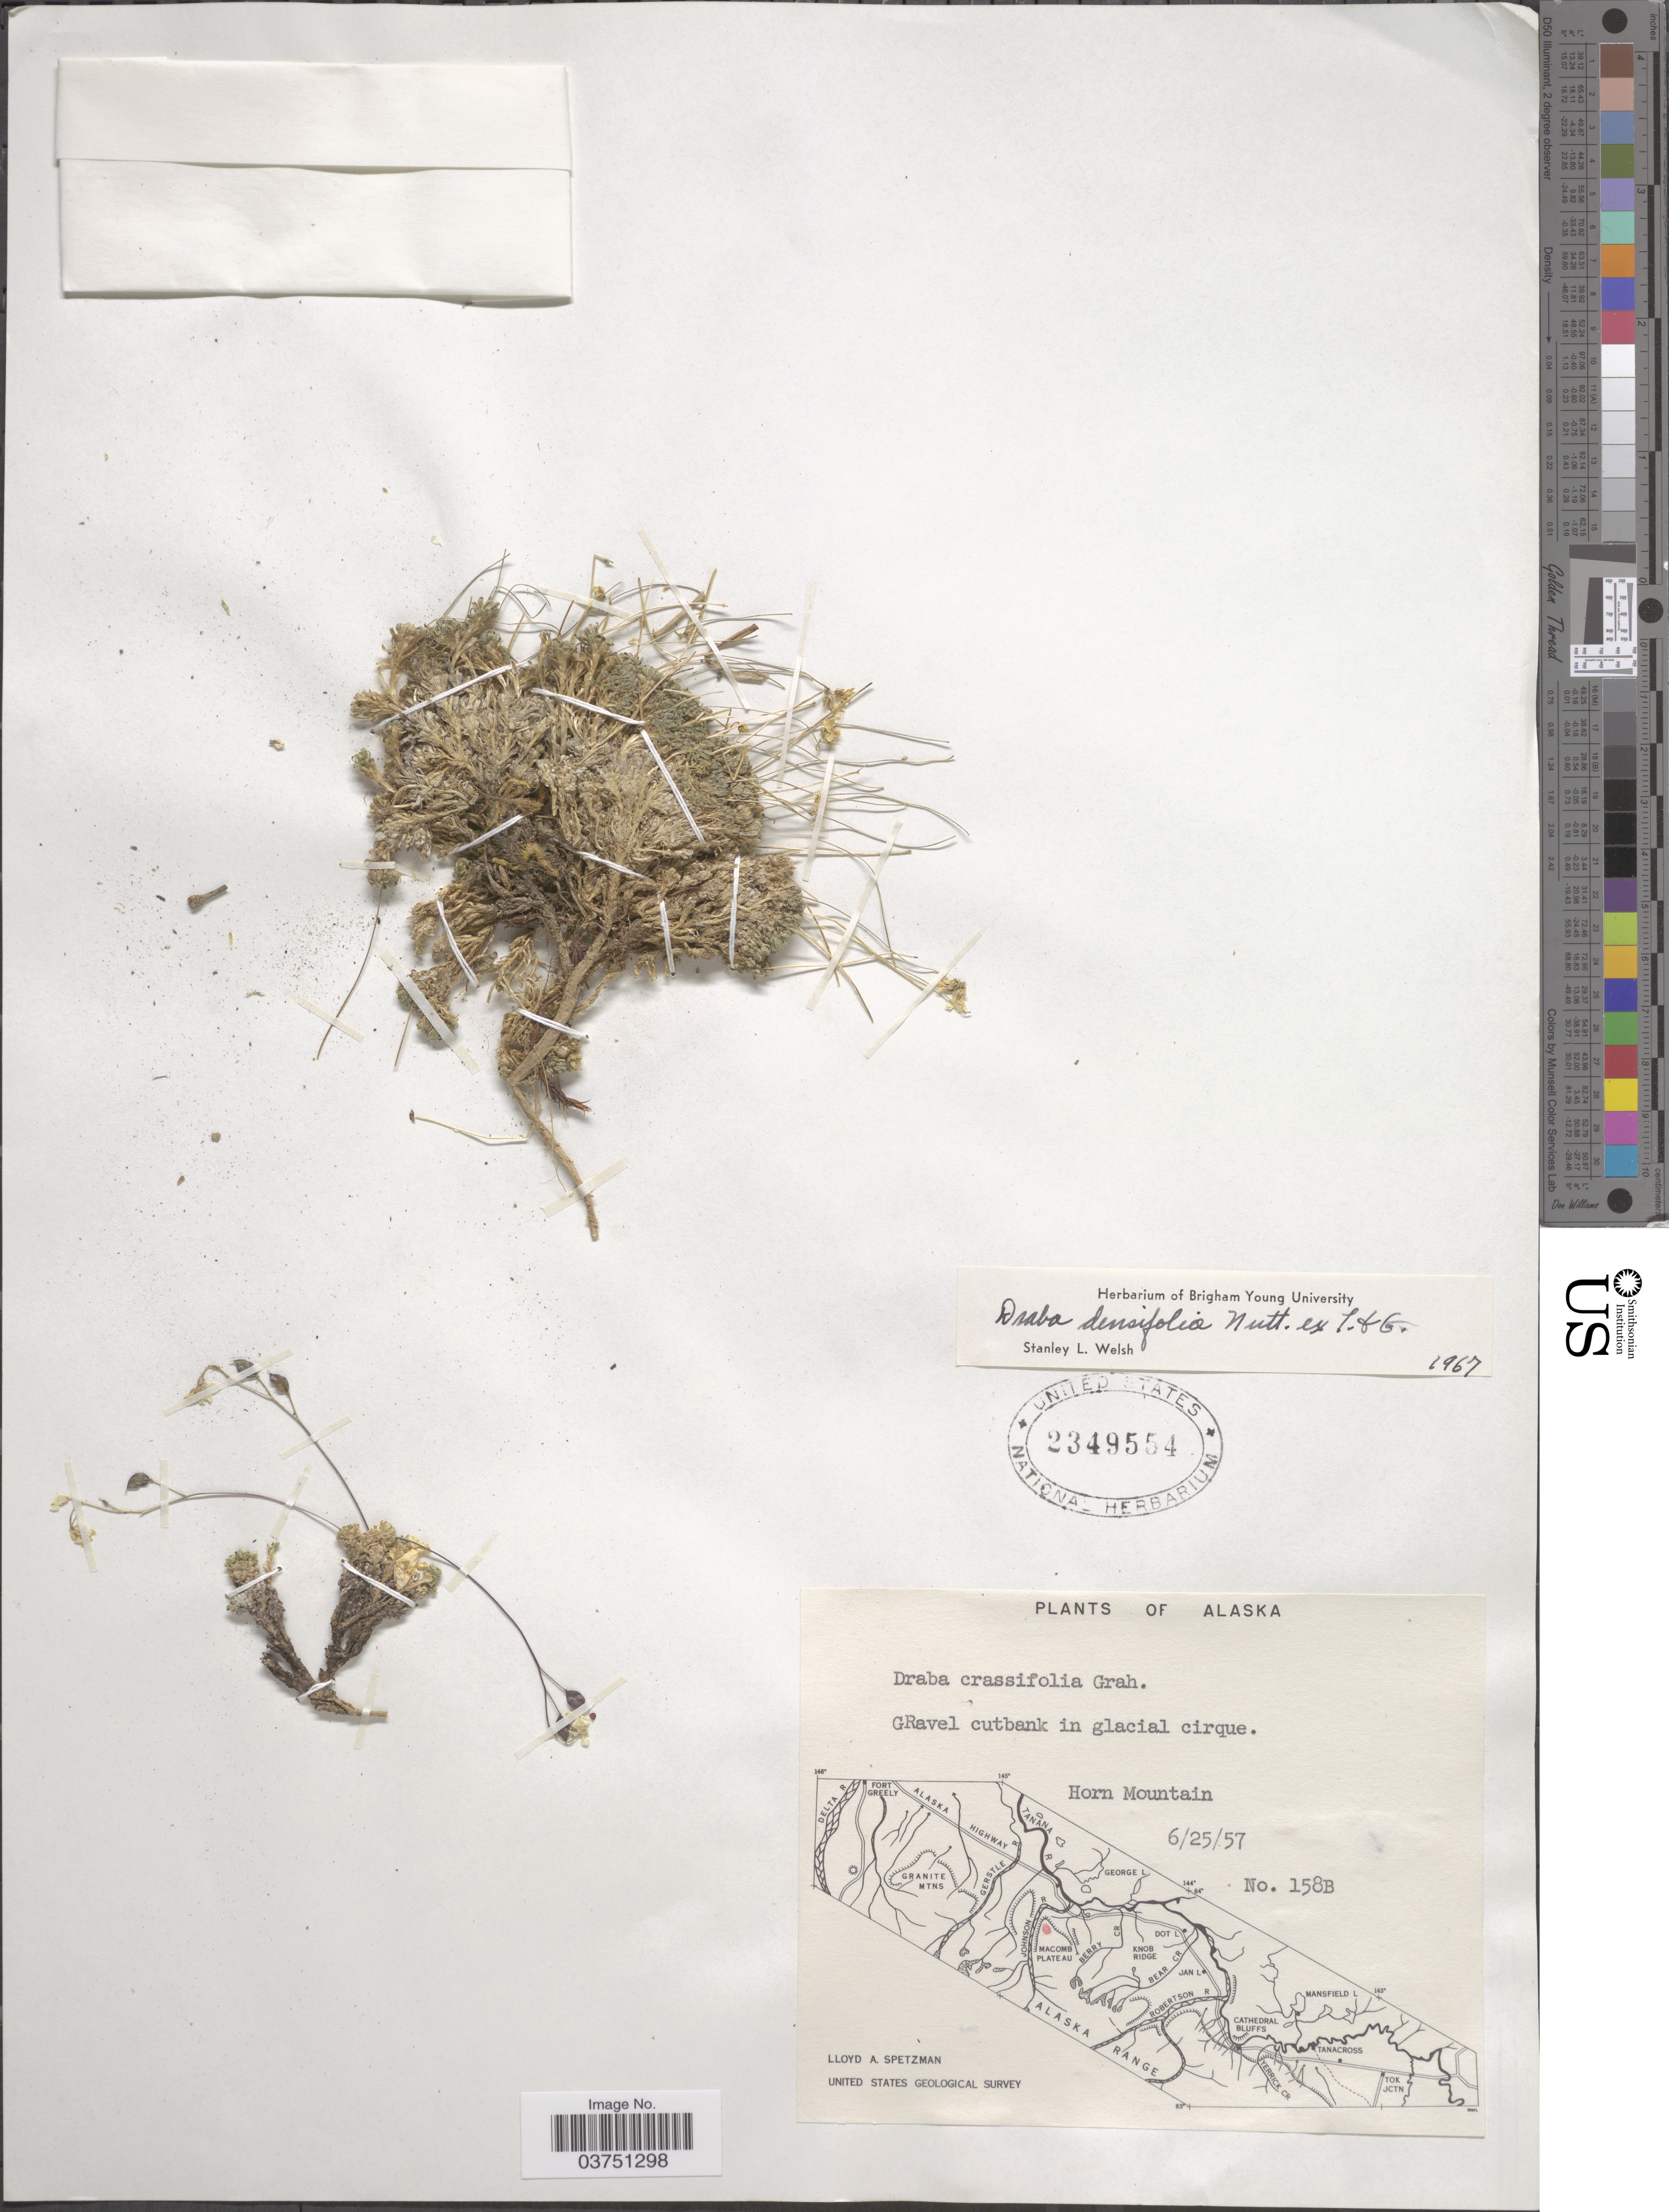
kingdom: Plantae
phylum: Tracheophyta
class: Magnoliopsida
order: Brassicales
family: Brassicaceae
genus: Draba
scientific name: Draba densifolia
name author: Nutt.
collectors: L. Spetzman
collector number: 158B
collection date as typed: Transcribed d/m/y: 25/6/57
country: United States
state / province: Alaska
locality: Horn Mountain.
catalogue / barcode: US 2349554